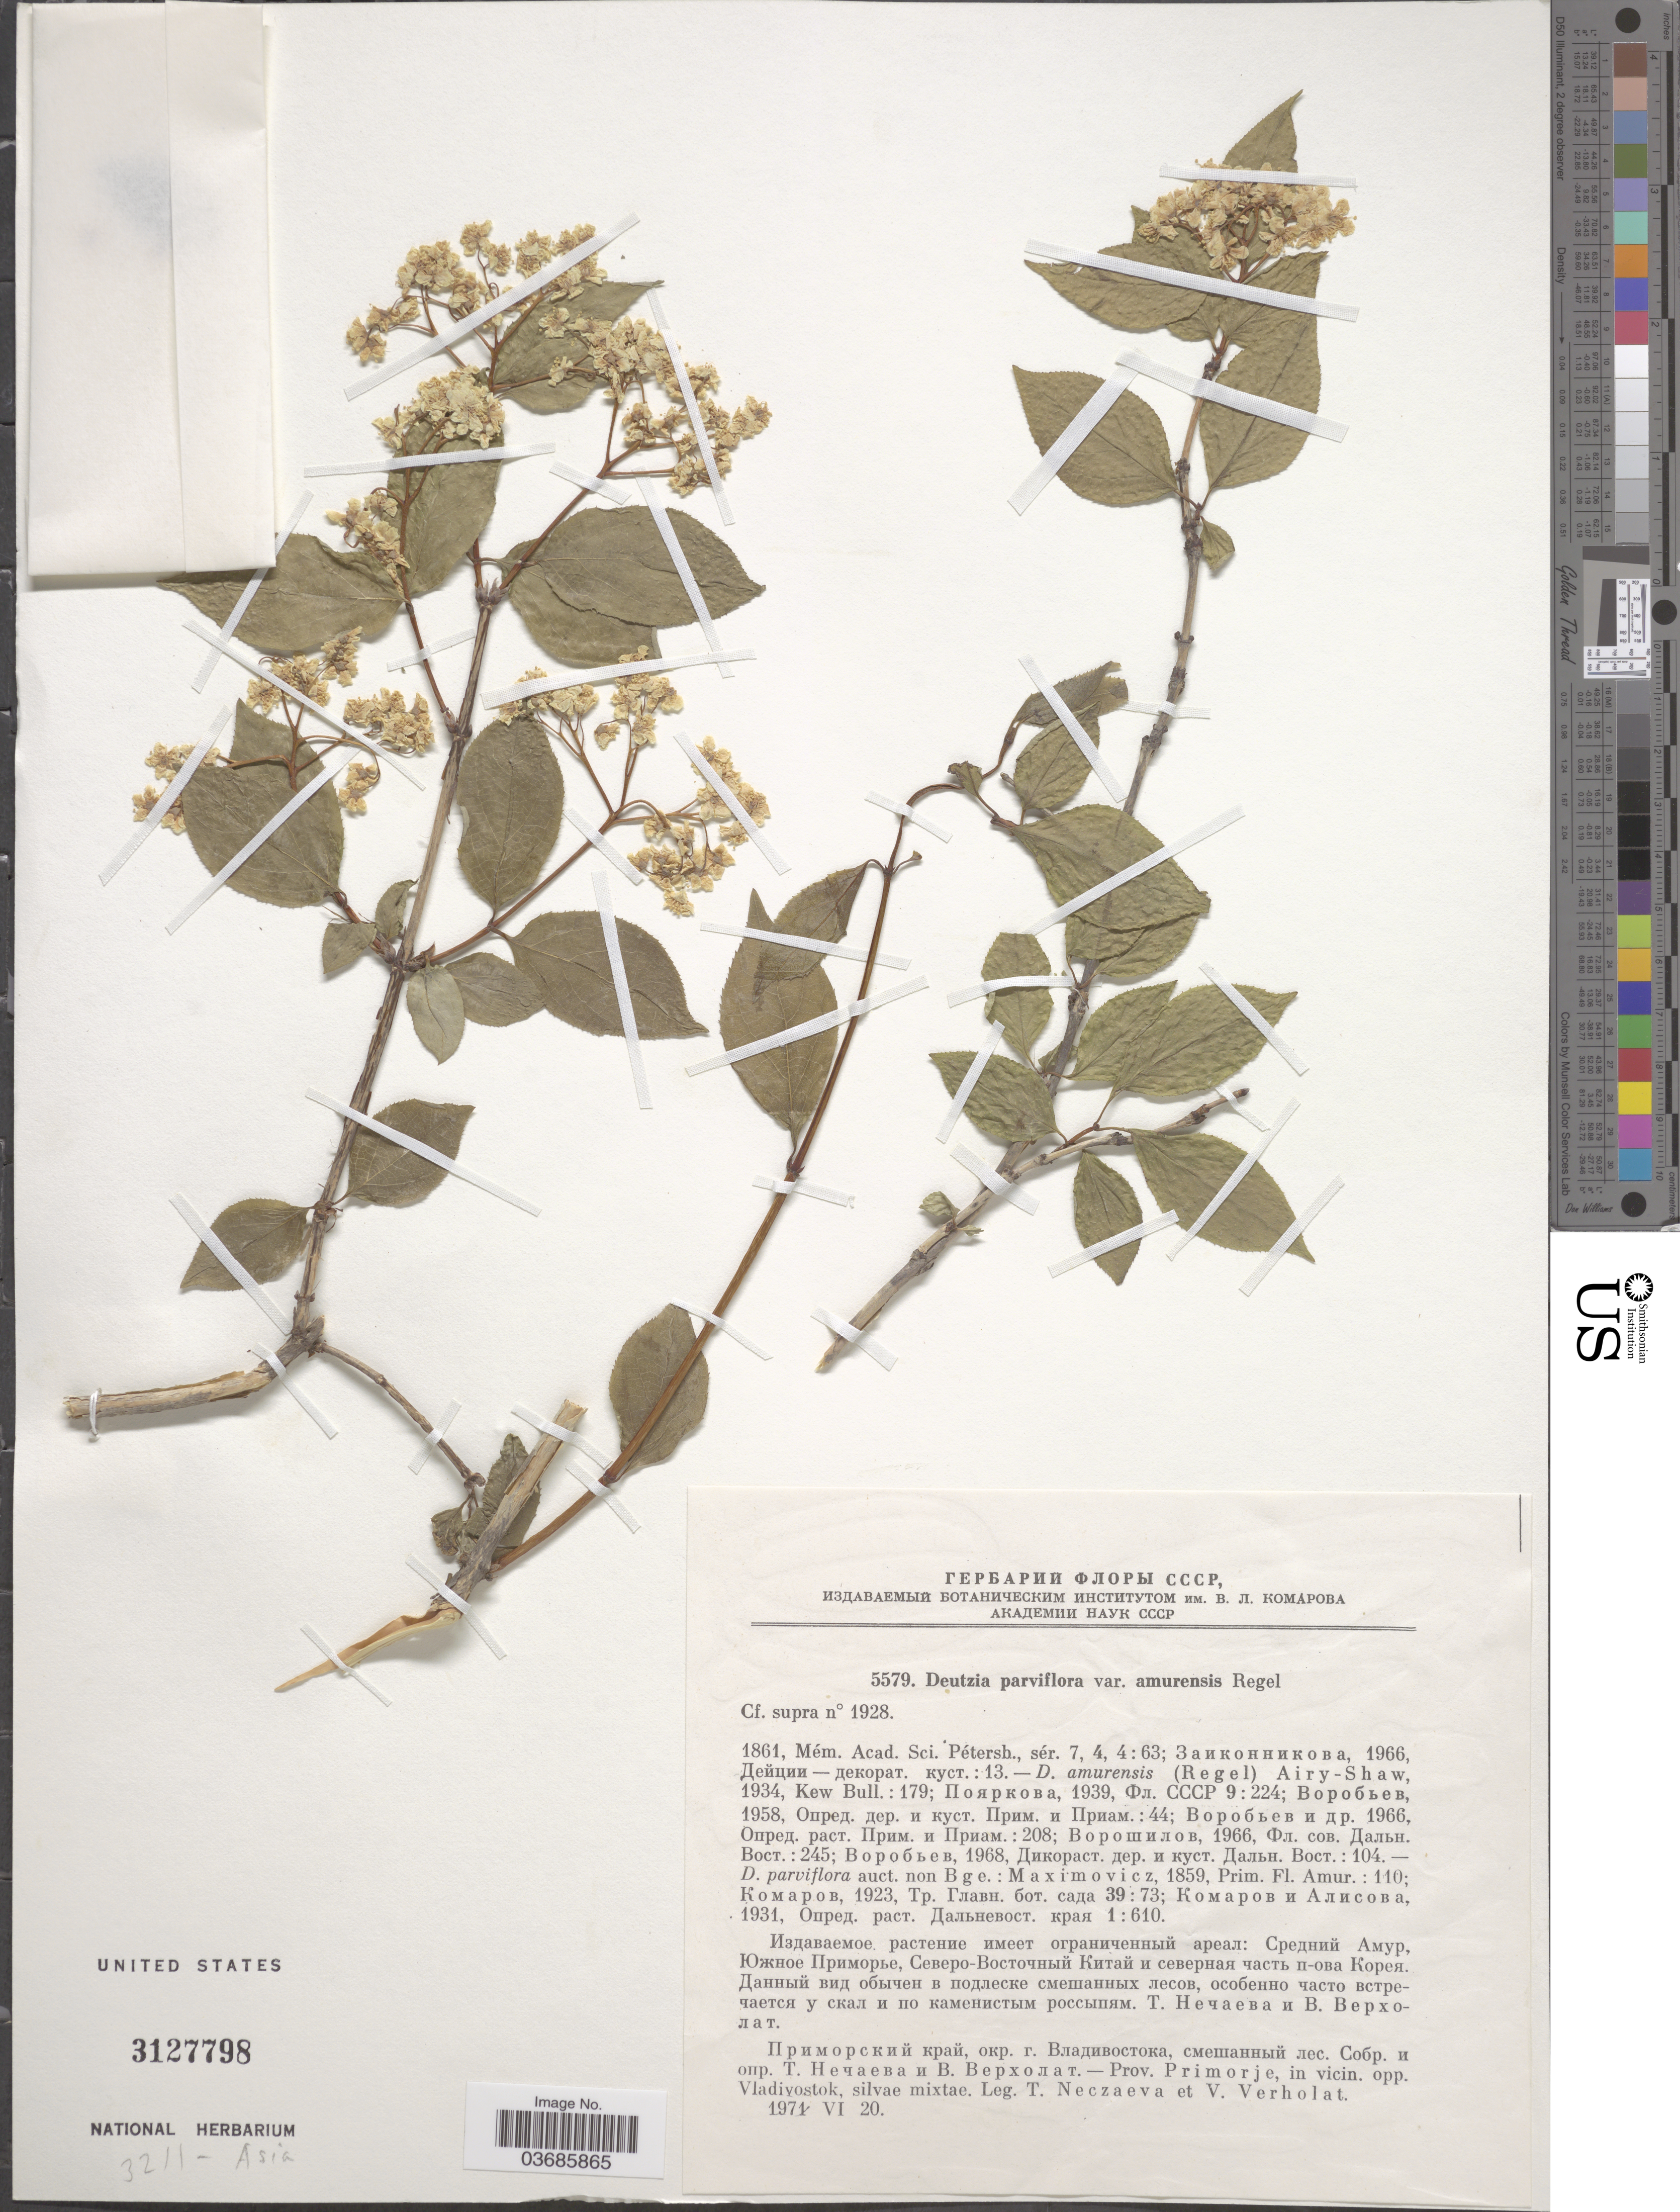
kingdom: Plantae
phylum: Tracheophyta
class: Magnoliopsida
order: Cornales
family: Hydrangeaceae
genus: Deutzia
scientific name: Deutzia parviflora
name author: Bunge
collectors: T. Neczaeva & V. Verholat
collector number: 5579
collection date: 1971-06-20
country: Russian Federation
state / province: Primorsky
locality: Prov. Primorje, in vicin. opp. Vladivostok, silvae mixtae.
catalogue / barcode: US 3127798